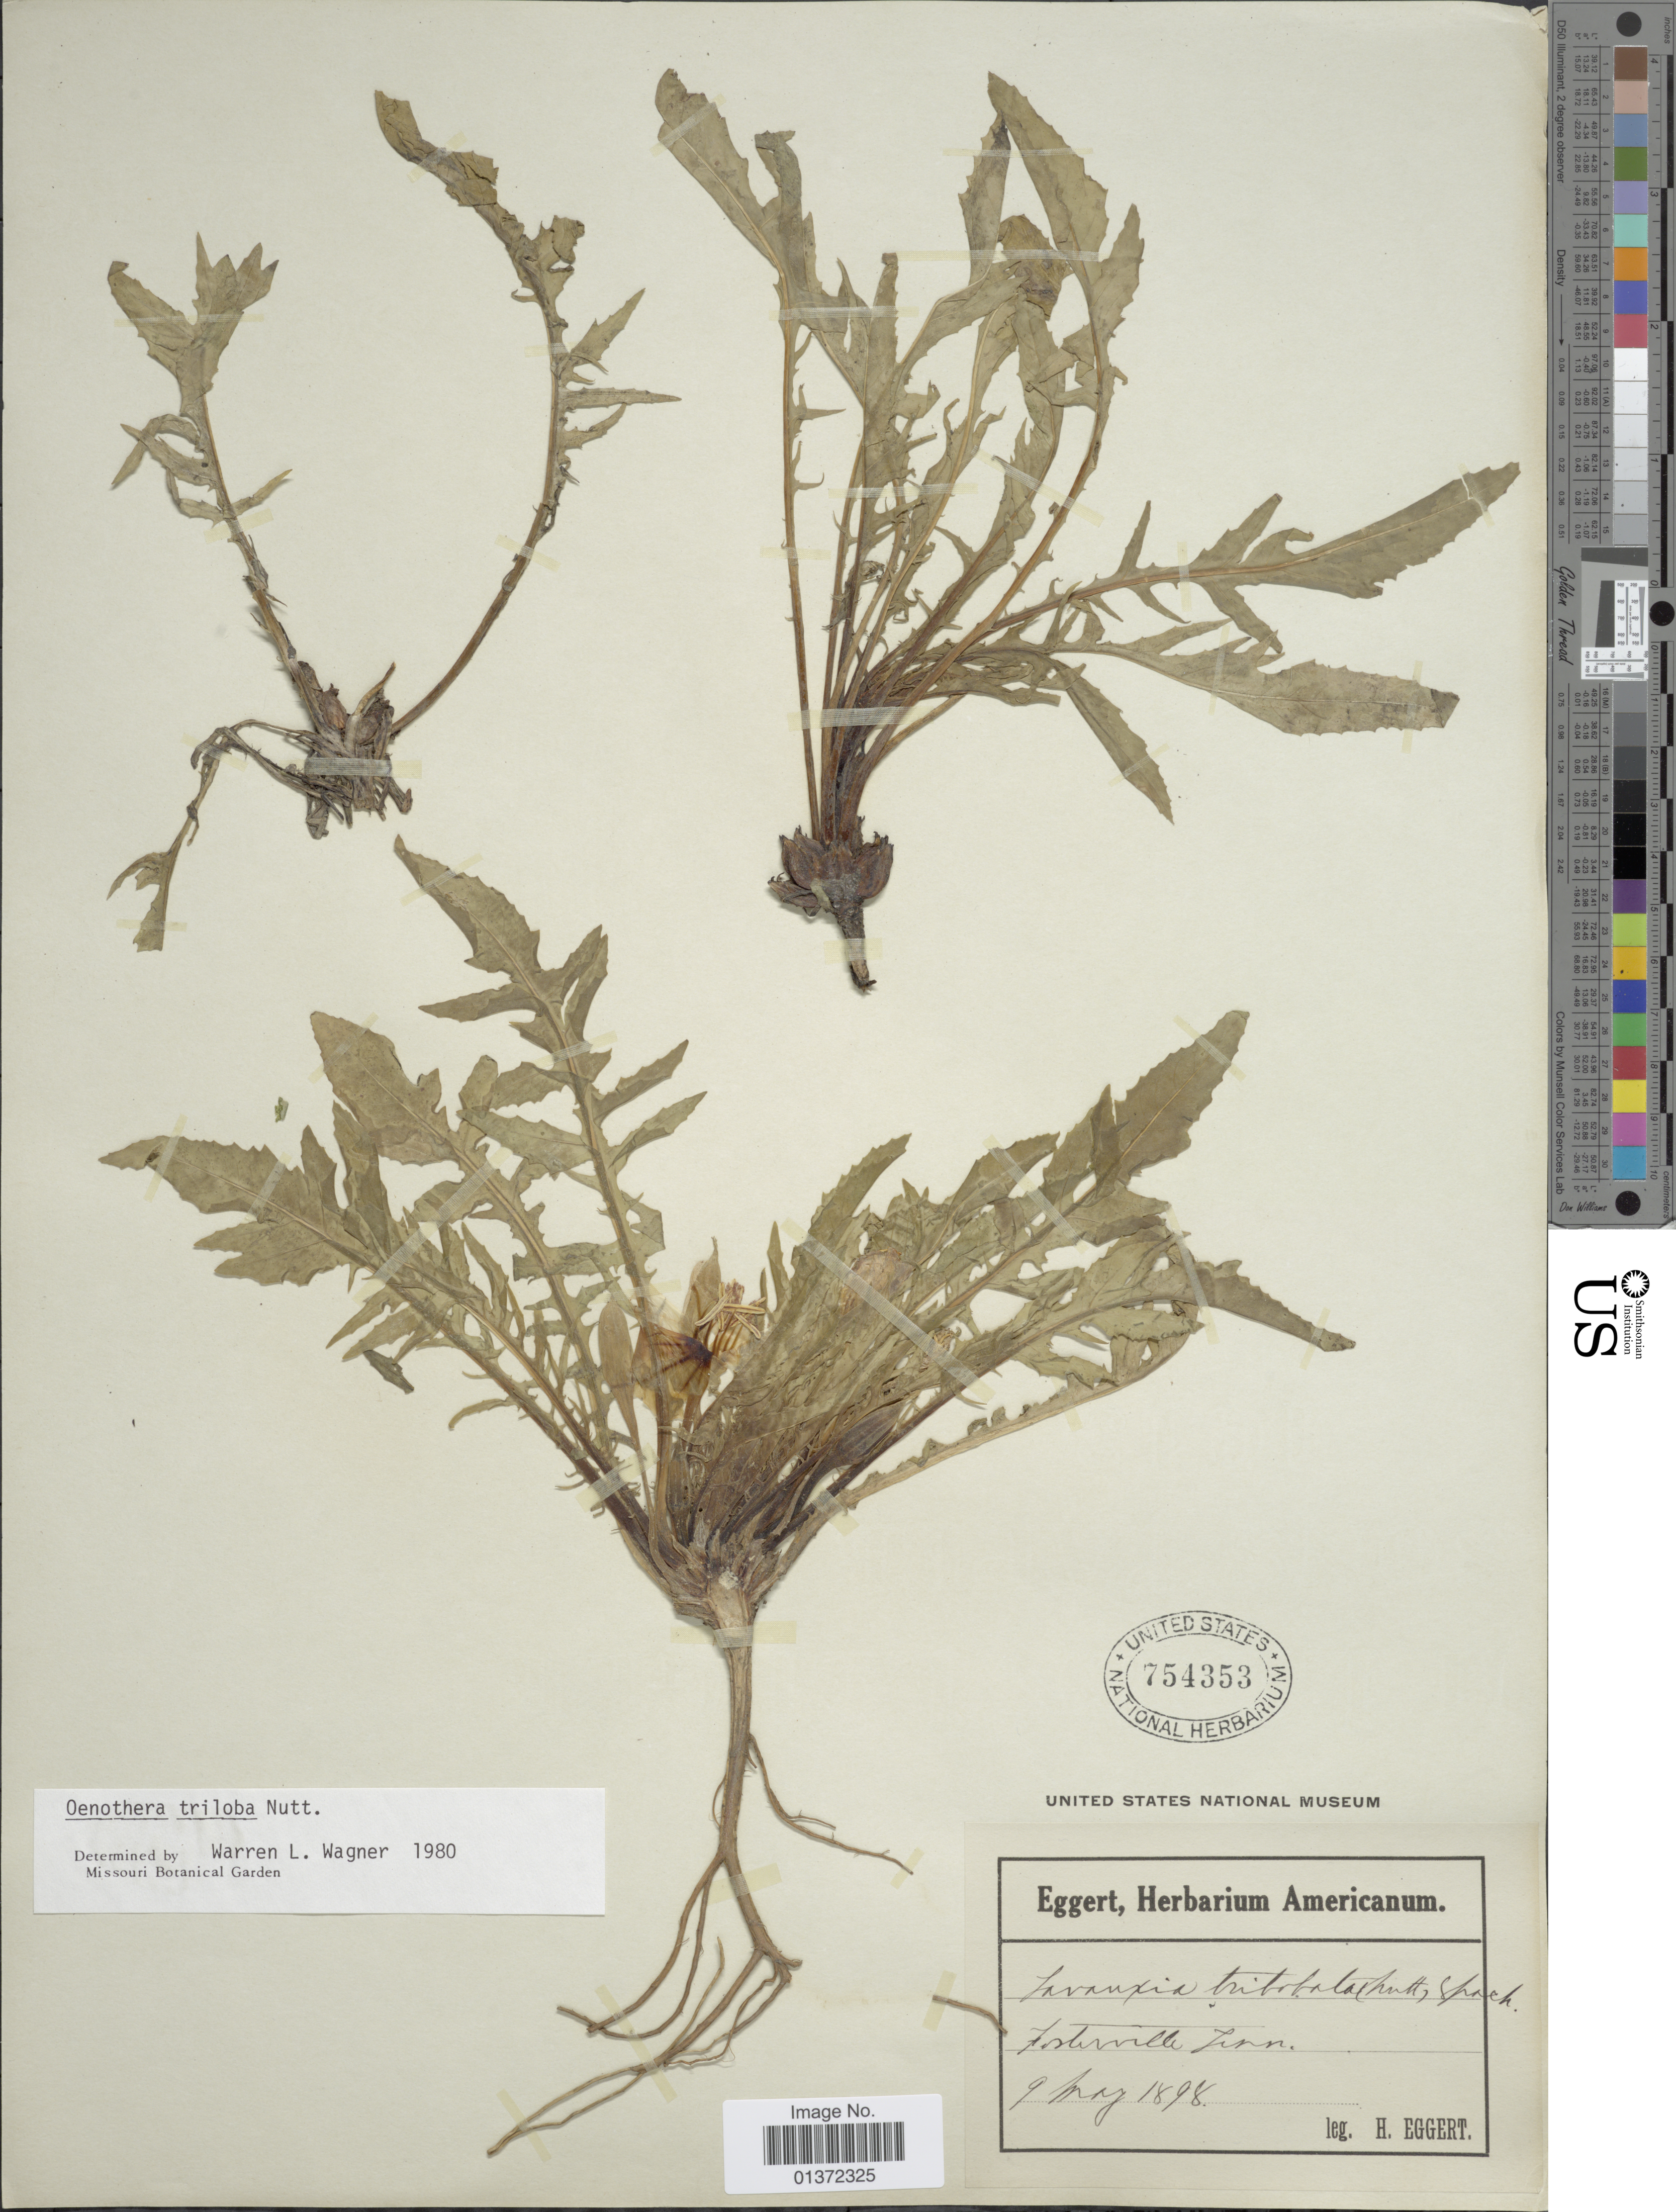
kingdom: Plantae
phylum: Tracheophyta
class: Magnoliopsida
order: Myrtales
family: Onagraceae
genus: Oenothera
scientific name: Oenothera triloba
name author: Nutt.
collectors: H. Eggert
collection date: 1898-05-09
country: United States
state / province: Tennessee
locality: Fosterville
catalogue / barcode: US 754353